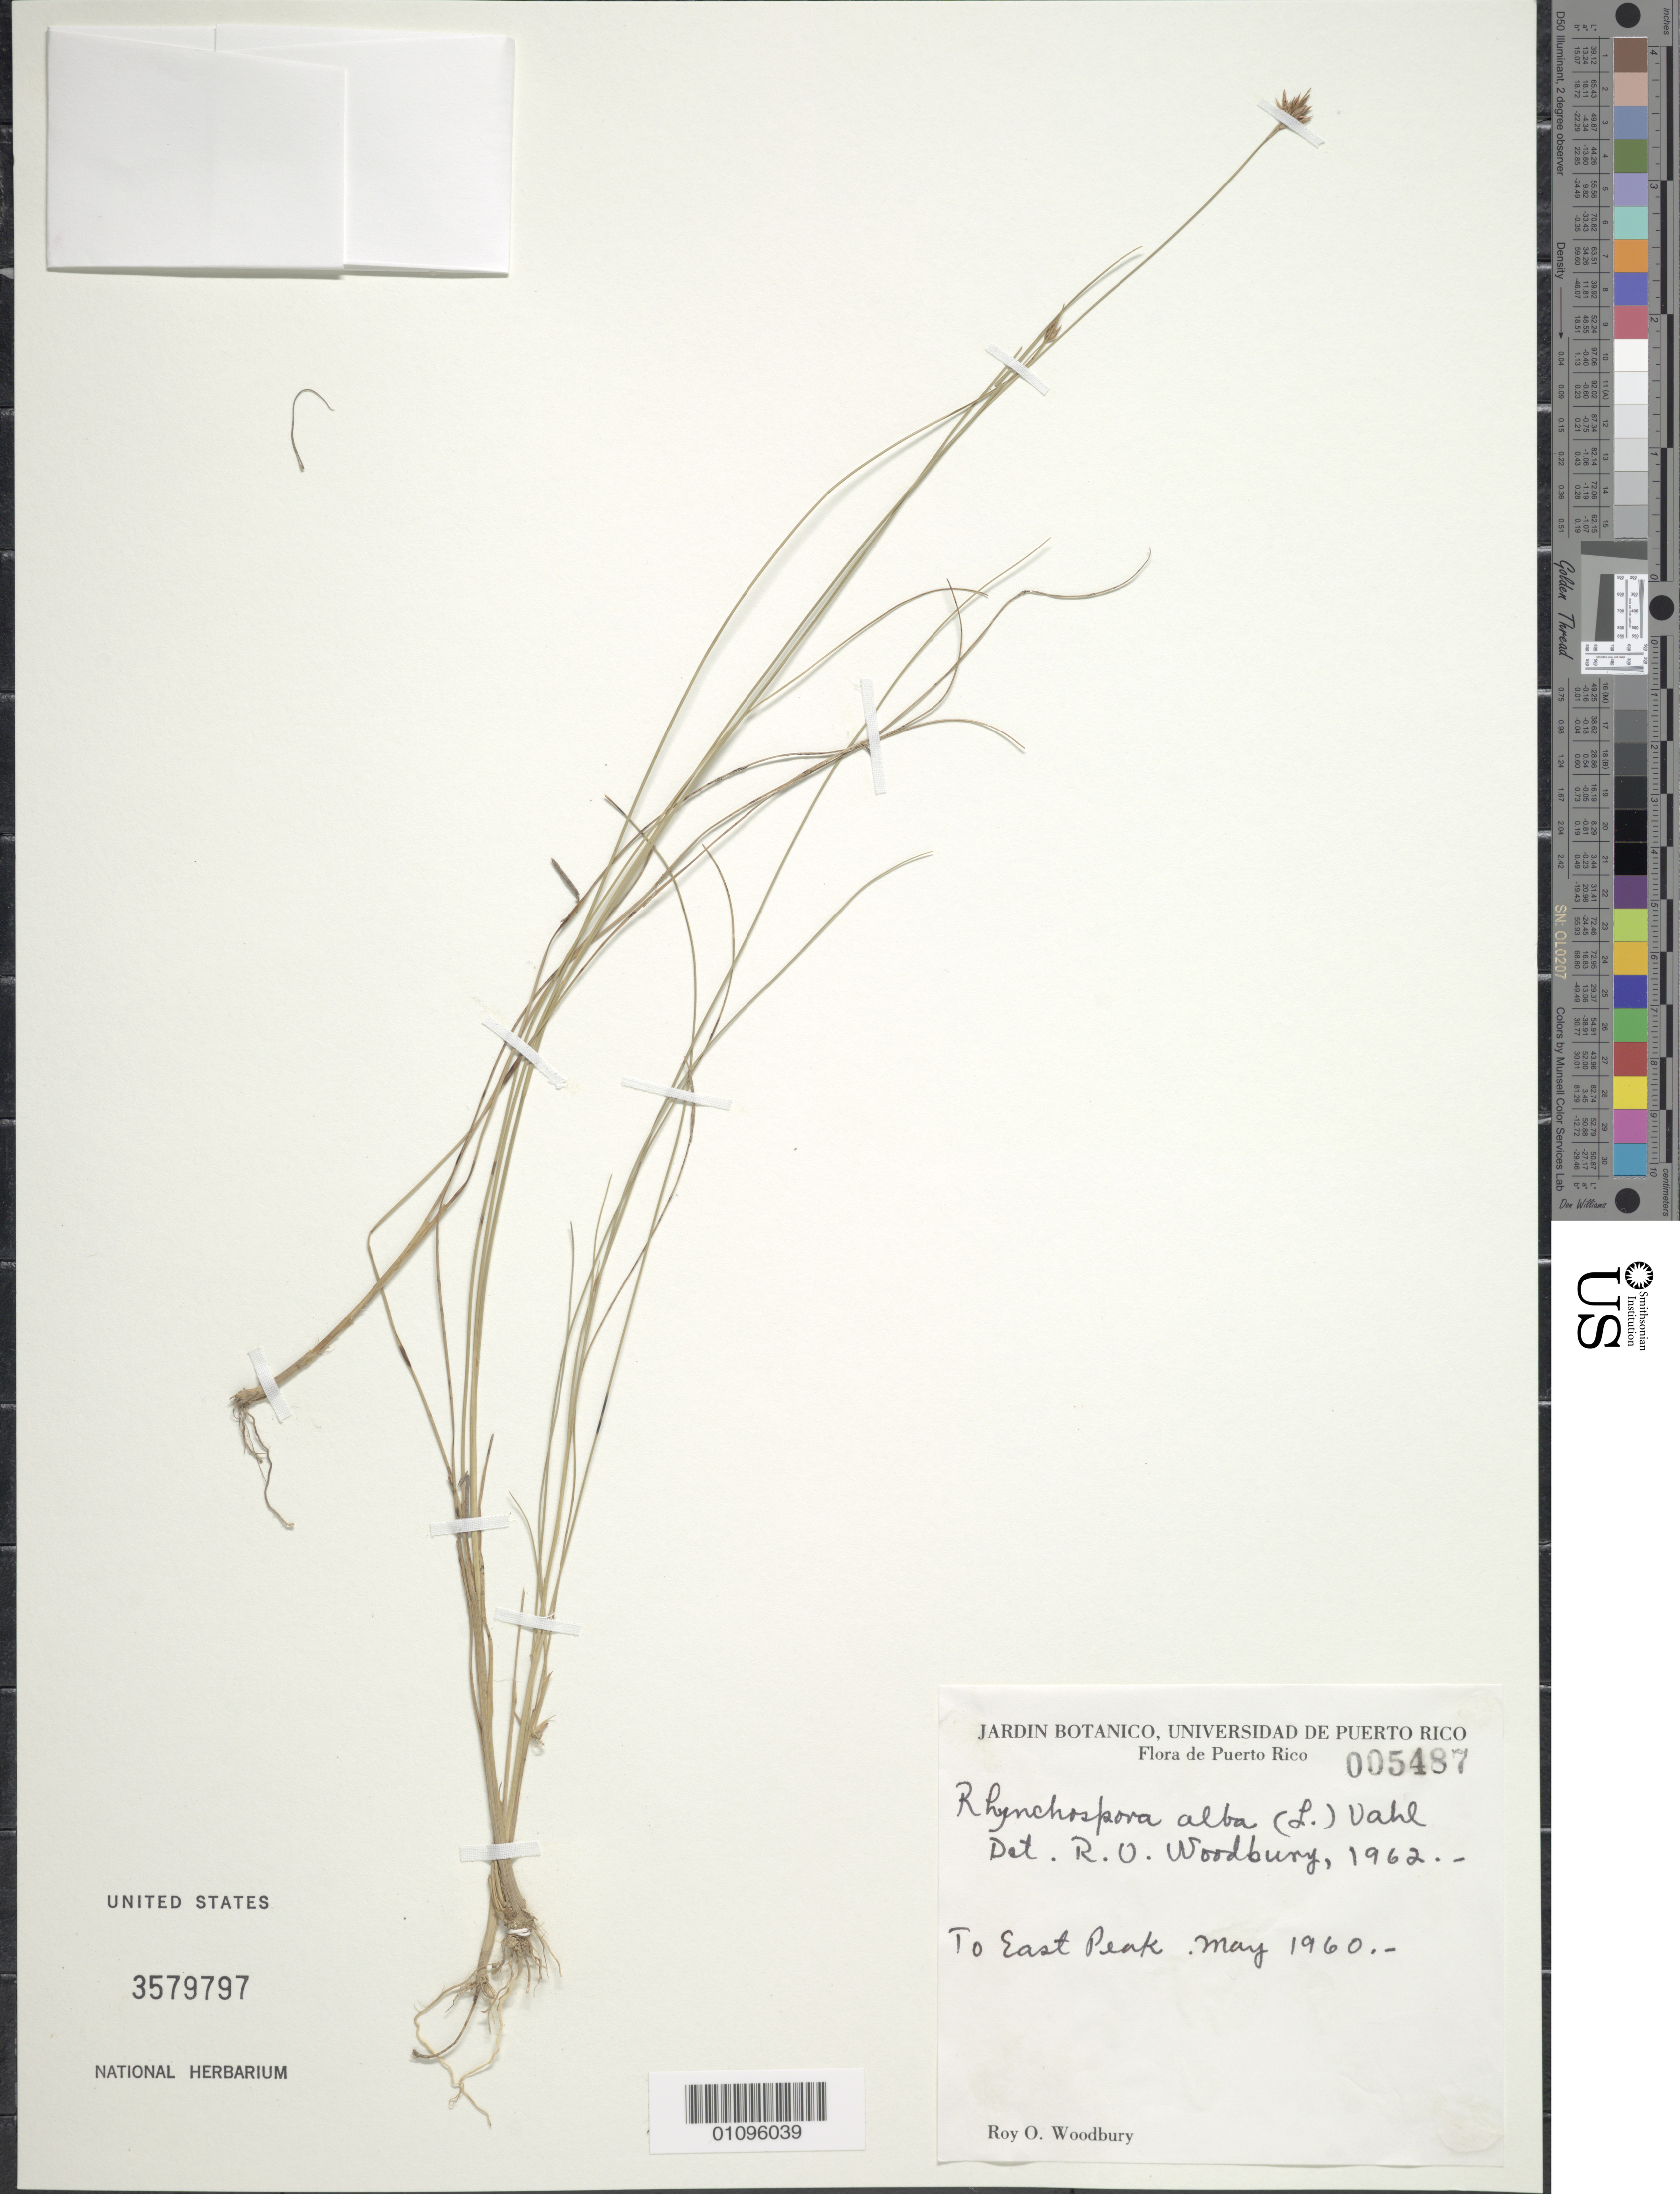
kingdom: Plantae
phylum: Tracheophyta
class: Liliopsida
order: Poales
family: Cyperaceae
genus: Rhynchospora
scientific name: Rhynchospora alba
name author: (L.) Vahl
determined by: Woodbury, R. O.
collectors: R. O. Woodbury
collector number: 5487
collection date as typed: May 1960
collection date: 1960-05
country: Puerto Rico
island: Puerto Rico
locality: To East Peak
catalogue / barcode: US 3579797